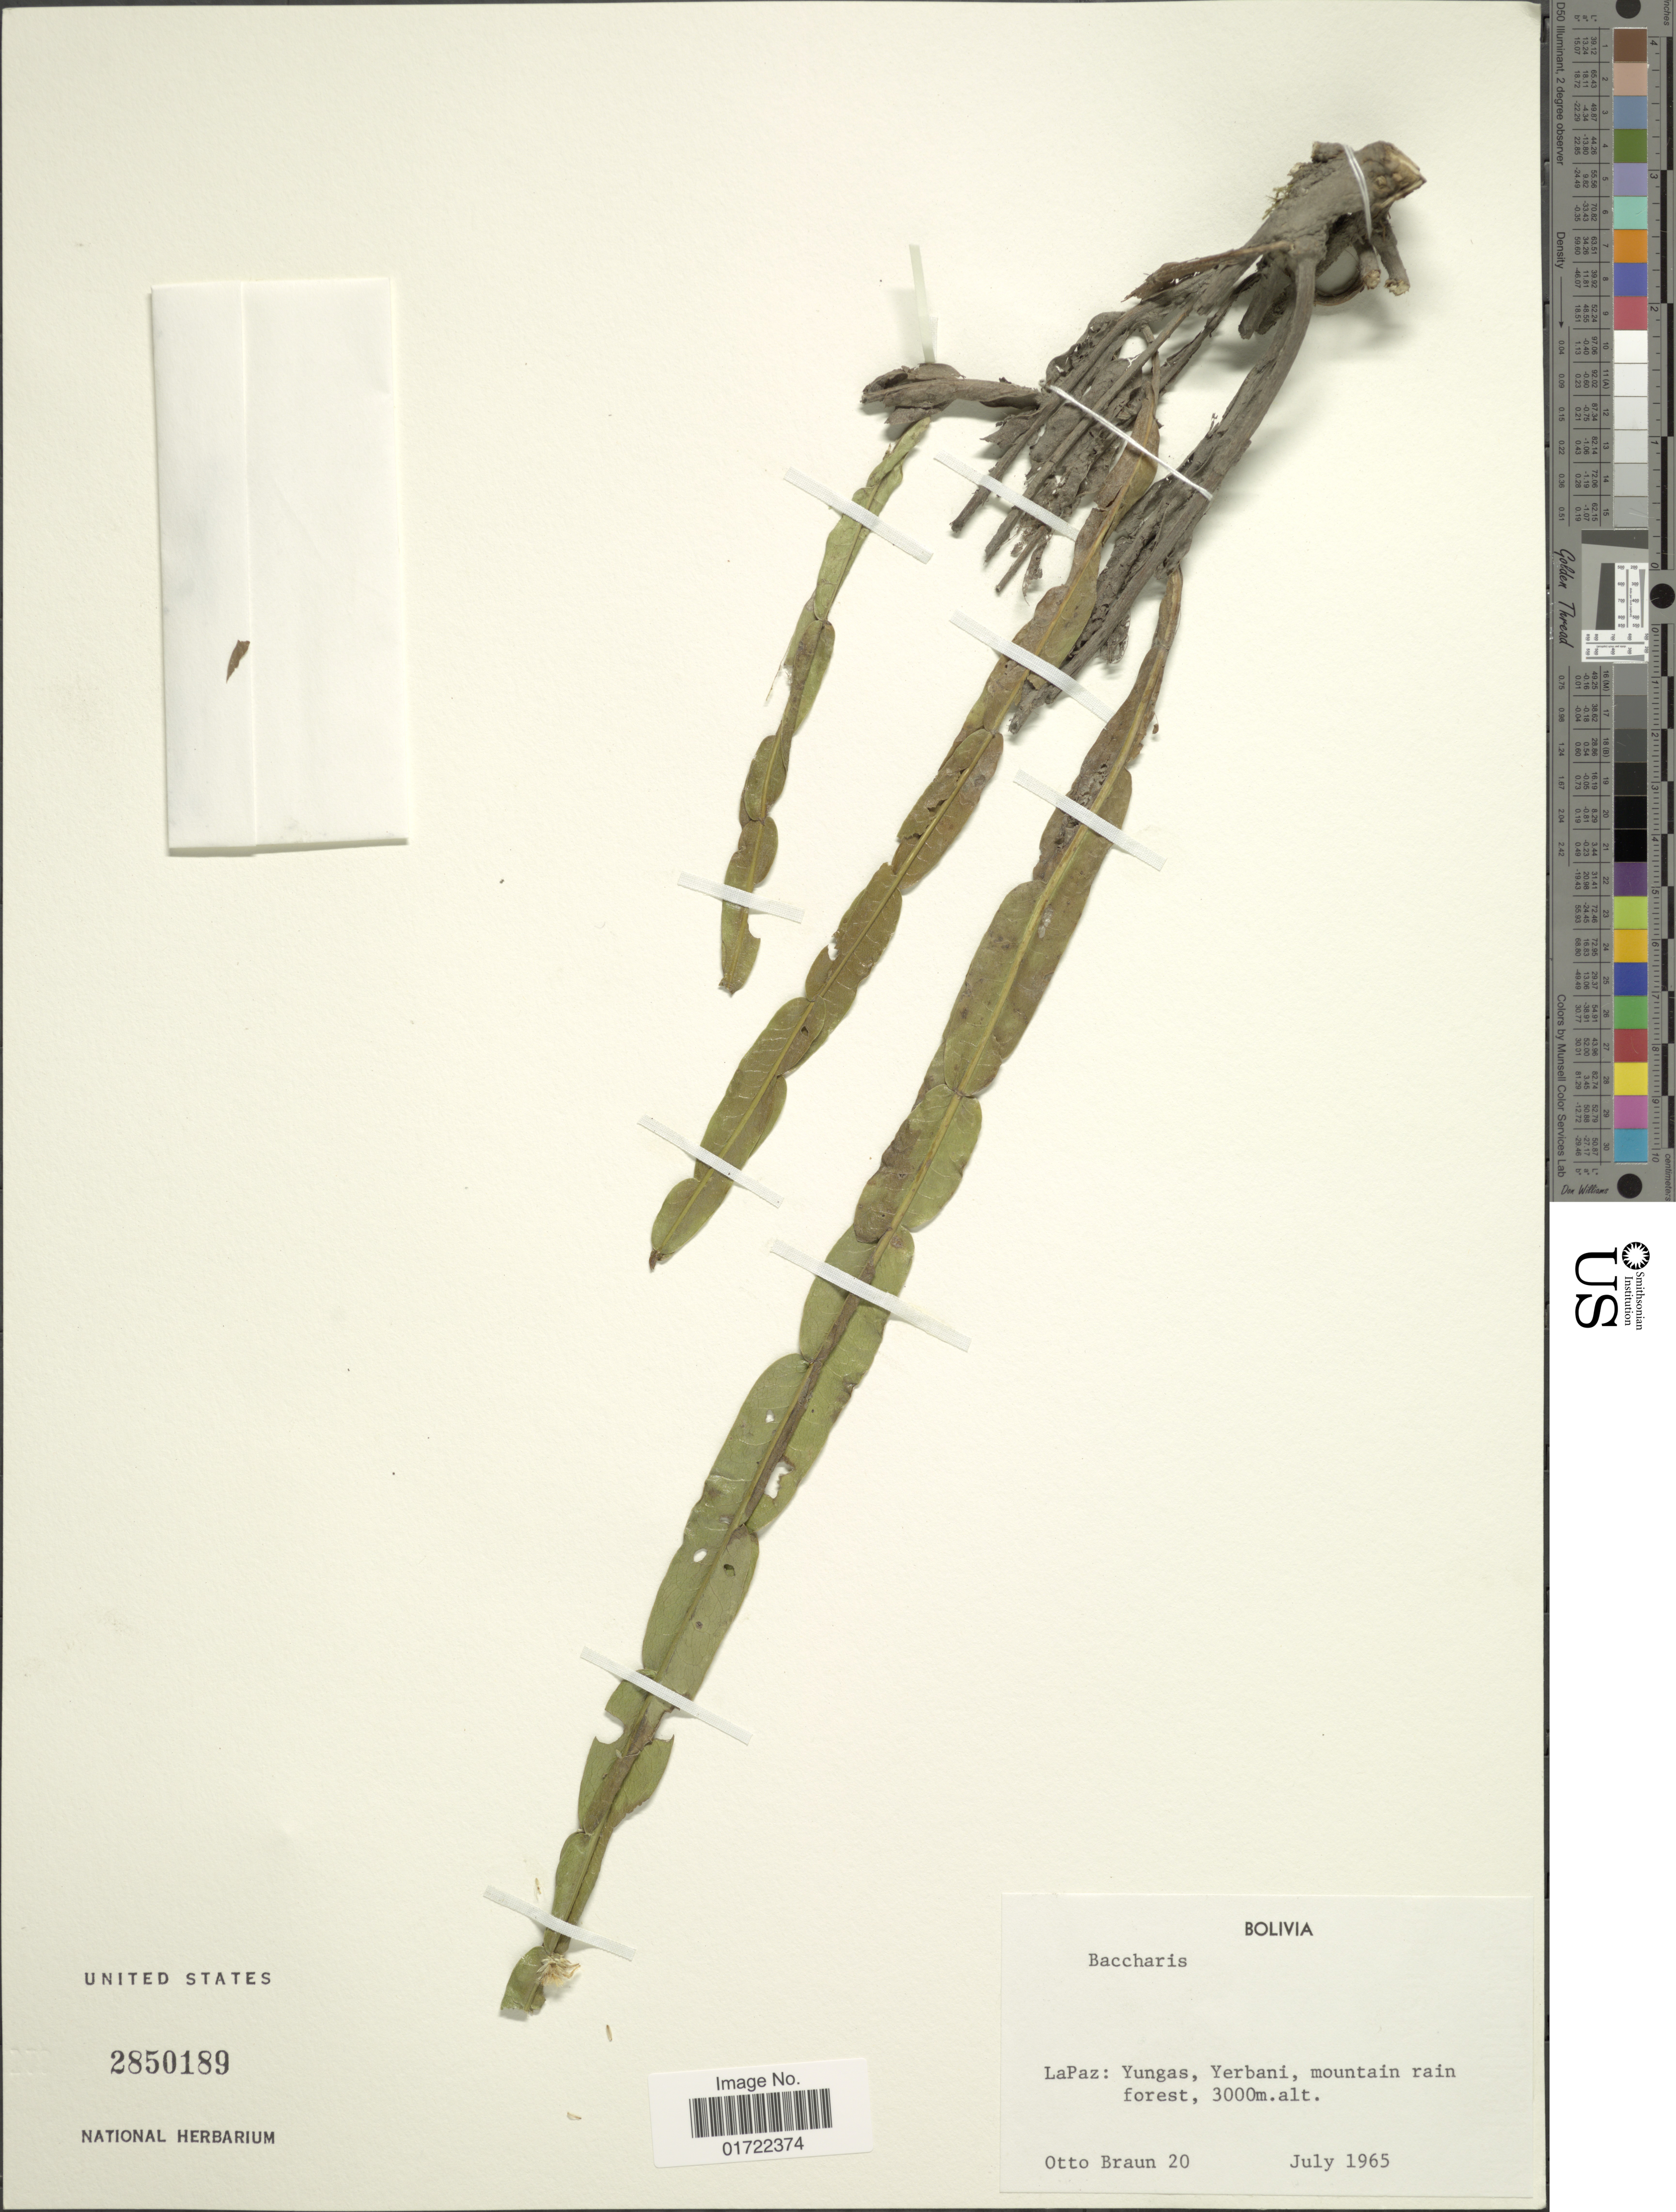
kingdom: Plantae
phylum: Tracheophyta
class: Magnoliopsida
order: Asterales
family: Asteraceae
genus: Baccharis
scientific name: Baccharis genistelloides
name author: (Lam.) Pers.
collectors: O. Braun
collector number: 20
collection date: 1965-07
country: Bolivia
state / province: La Paz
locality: Yungas, Yerbani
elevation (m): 3000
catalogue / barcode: US 2850189